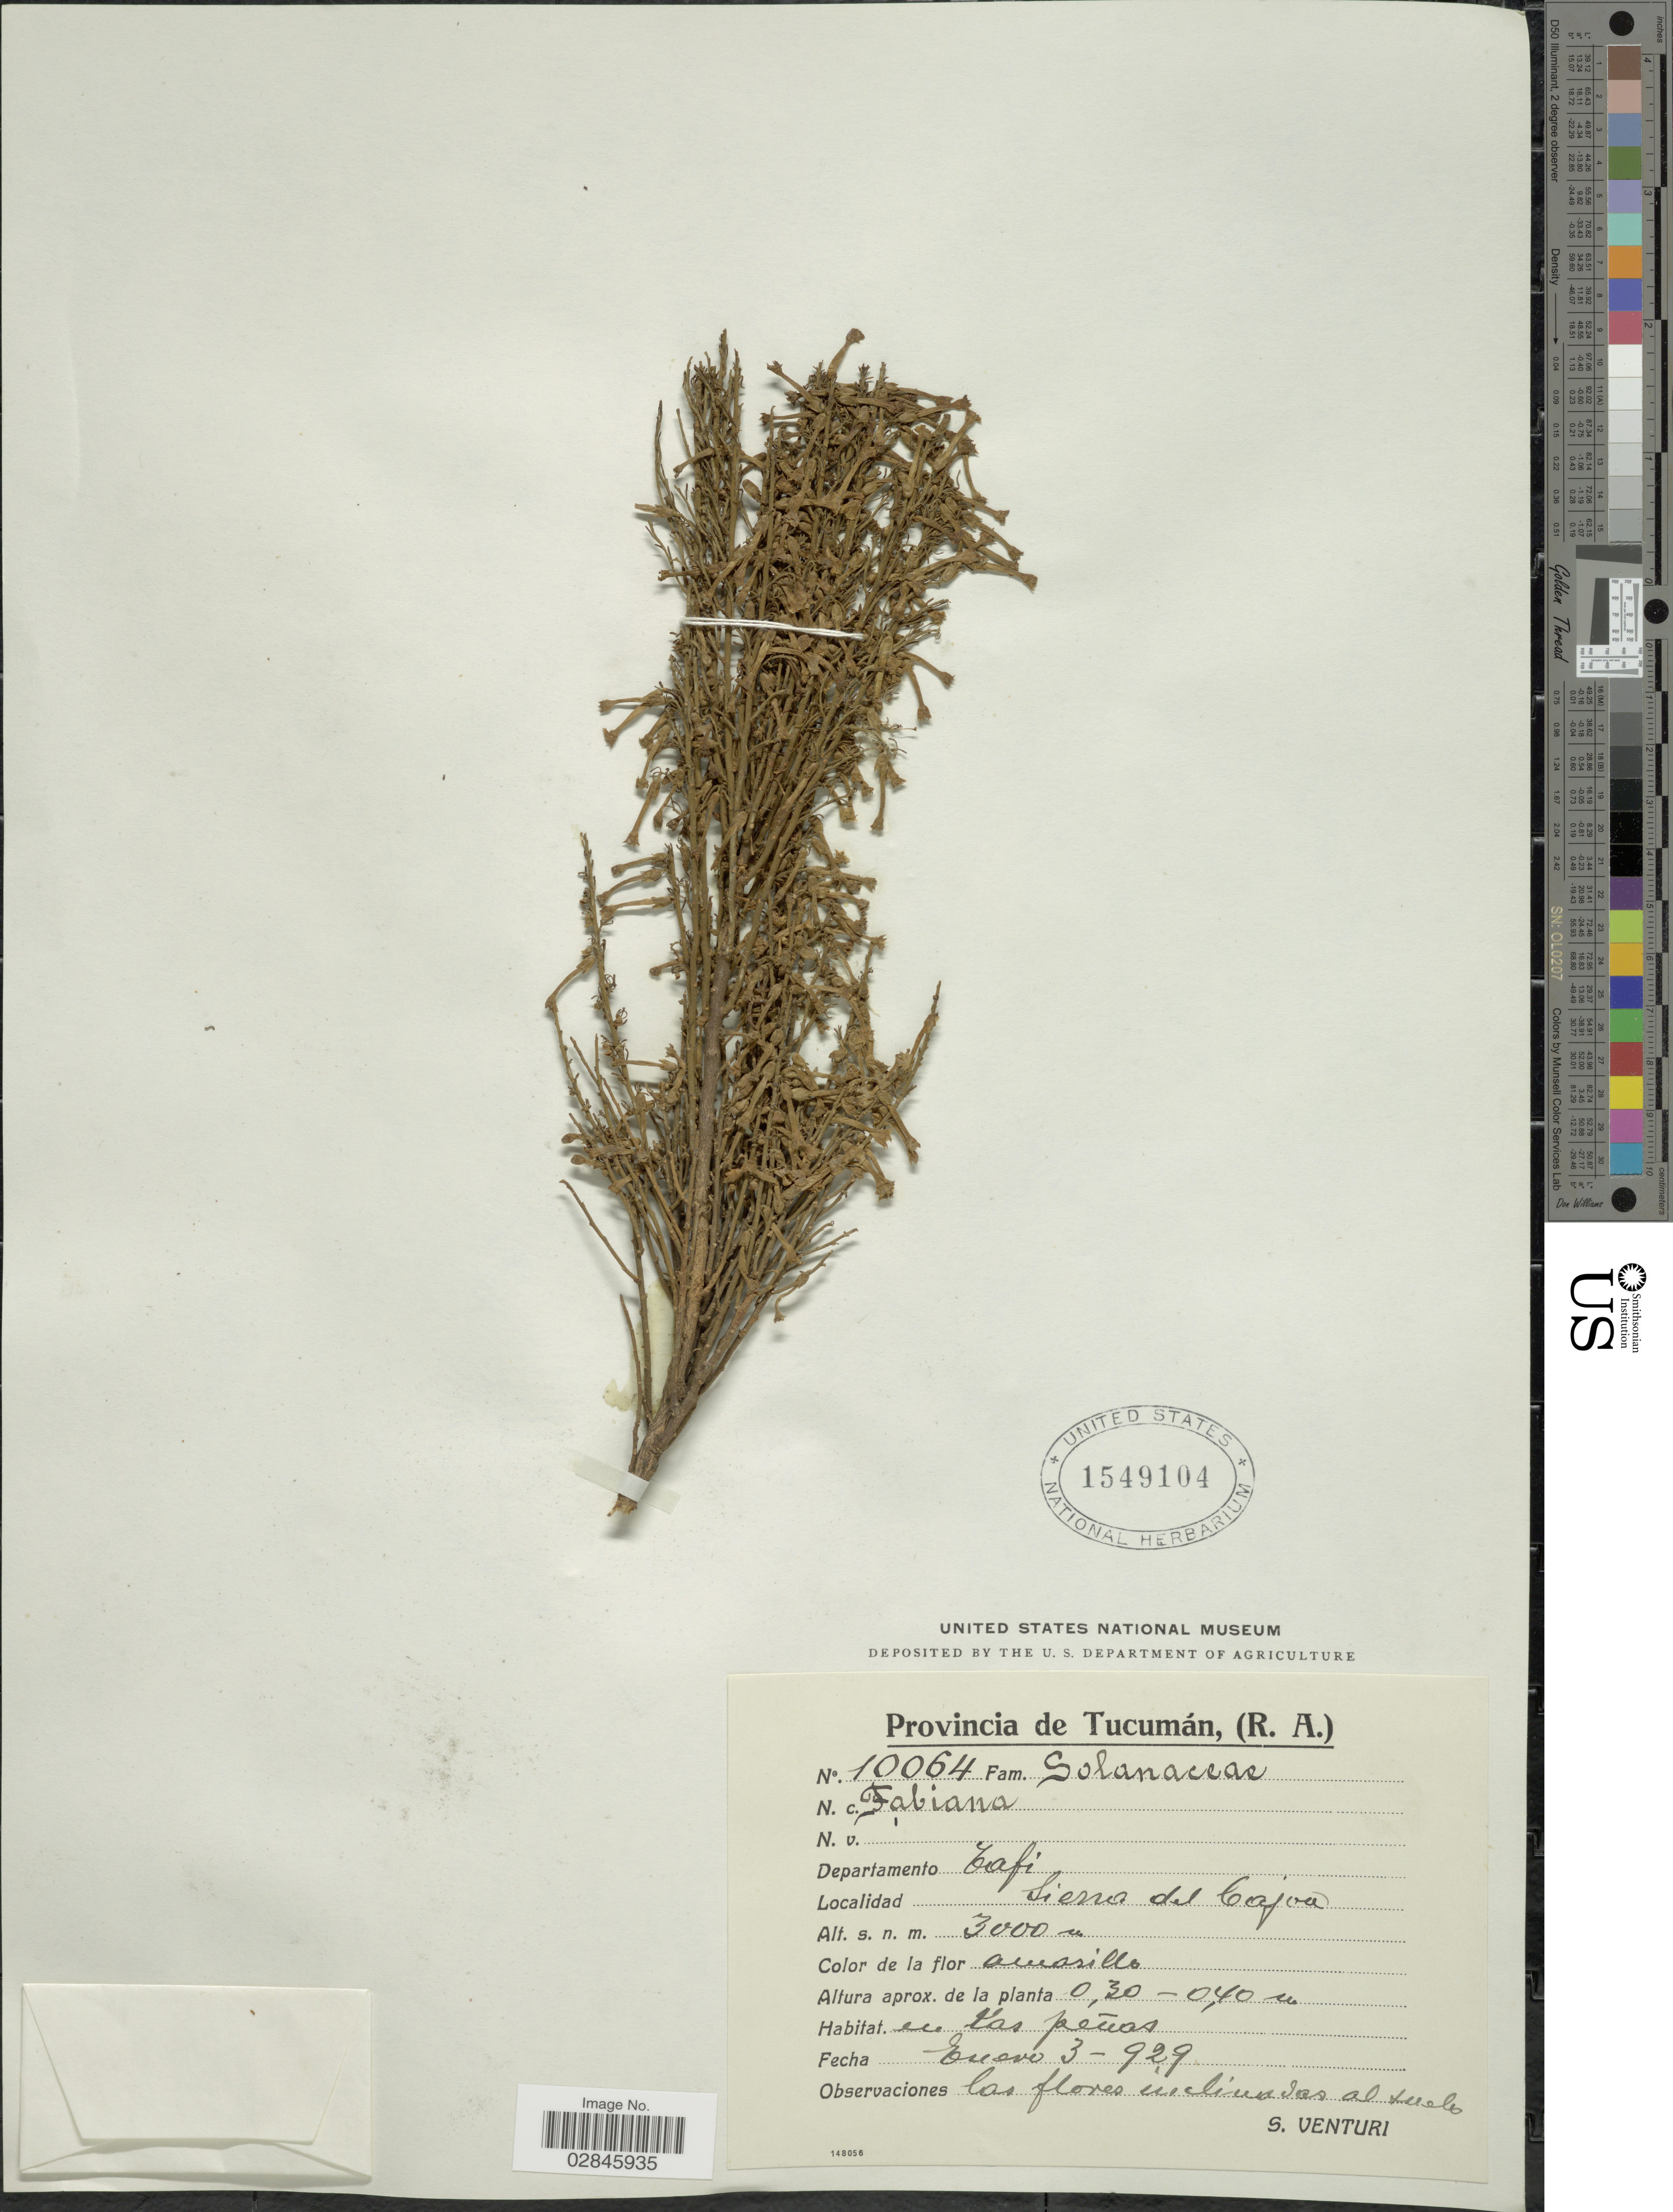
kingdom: Plantae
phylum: Tracheophyta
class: Magnoliopsida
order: Solanales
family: Solanaceae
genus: Fabiana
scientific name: Fabiana sp.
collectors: S. Venturi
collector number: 10064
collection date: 1929-01-03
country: Argentina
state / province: Tucuman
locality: (R.A.), Departamento Tafi. Sierra del Cajon.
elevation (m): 3000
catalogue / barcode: US 1549104